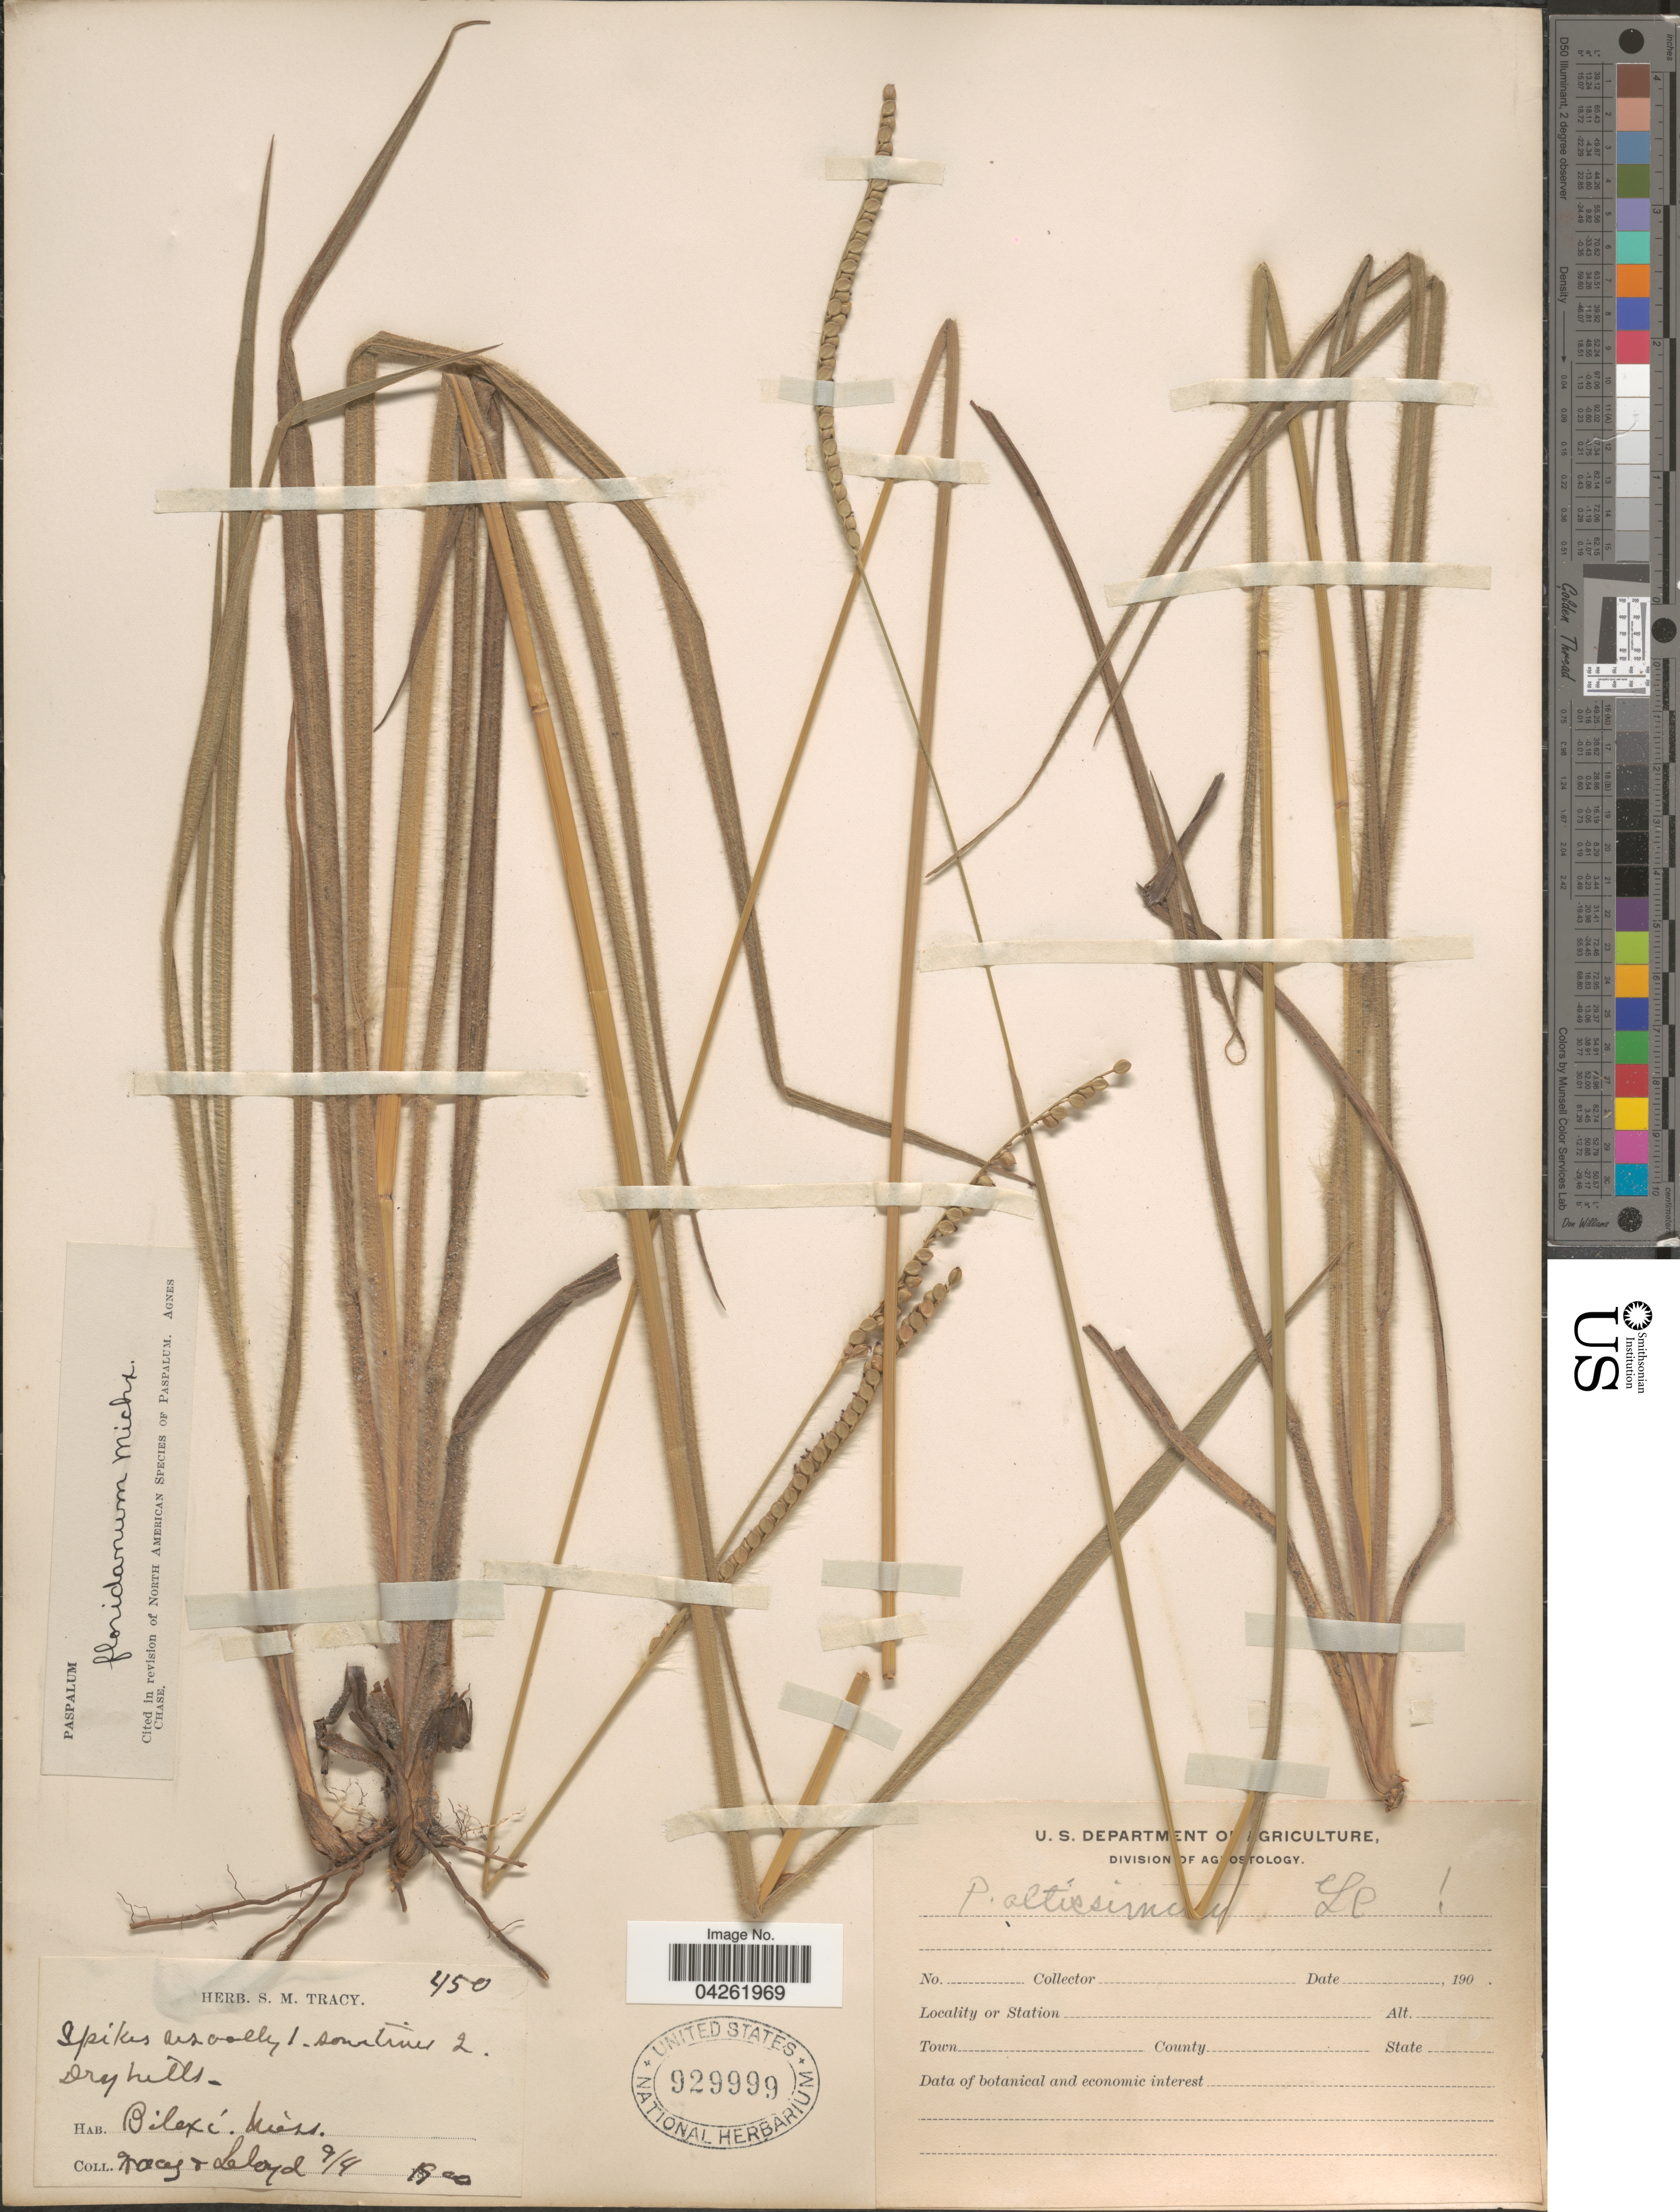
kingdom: Plantae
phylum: Tracheophyta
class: Liliopsida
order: Poales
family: Poaceae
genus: Paspalum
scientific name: Paspalum floridanum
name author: Michx.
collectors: -. Tracy & -- Lloyd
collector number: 450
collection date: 1900-09-04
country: United States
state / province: Mississippi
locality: Biloxi.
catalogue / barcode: US 929999